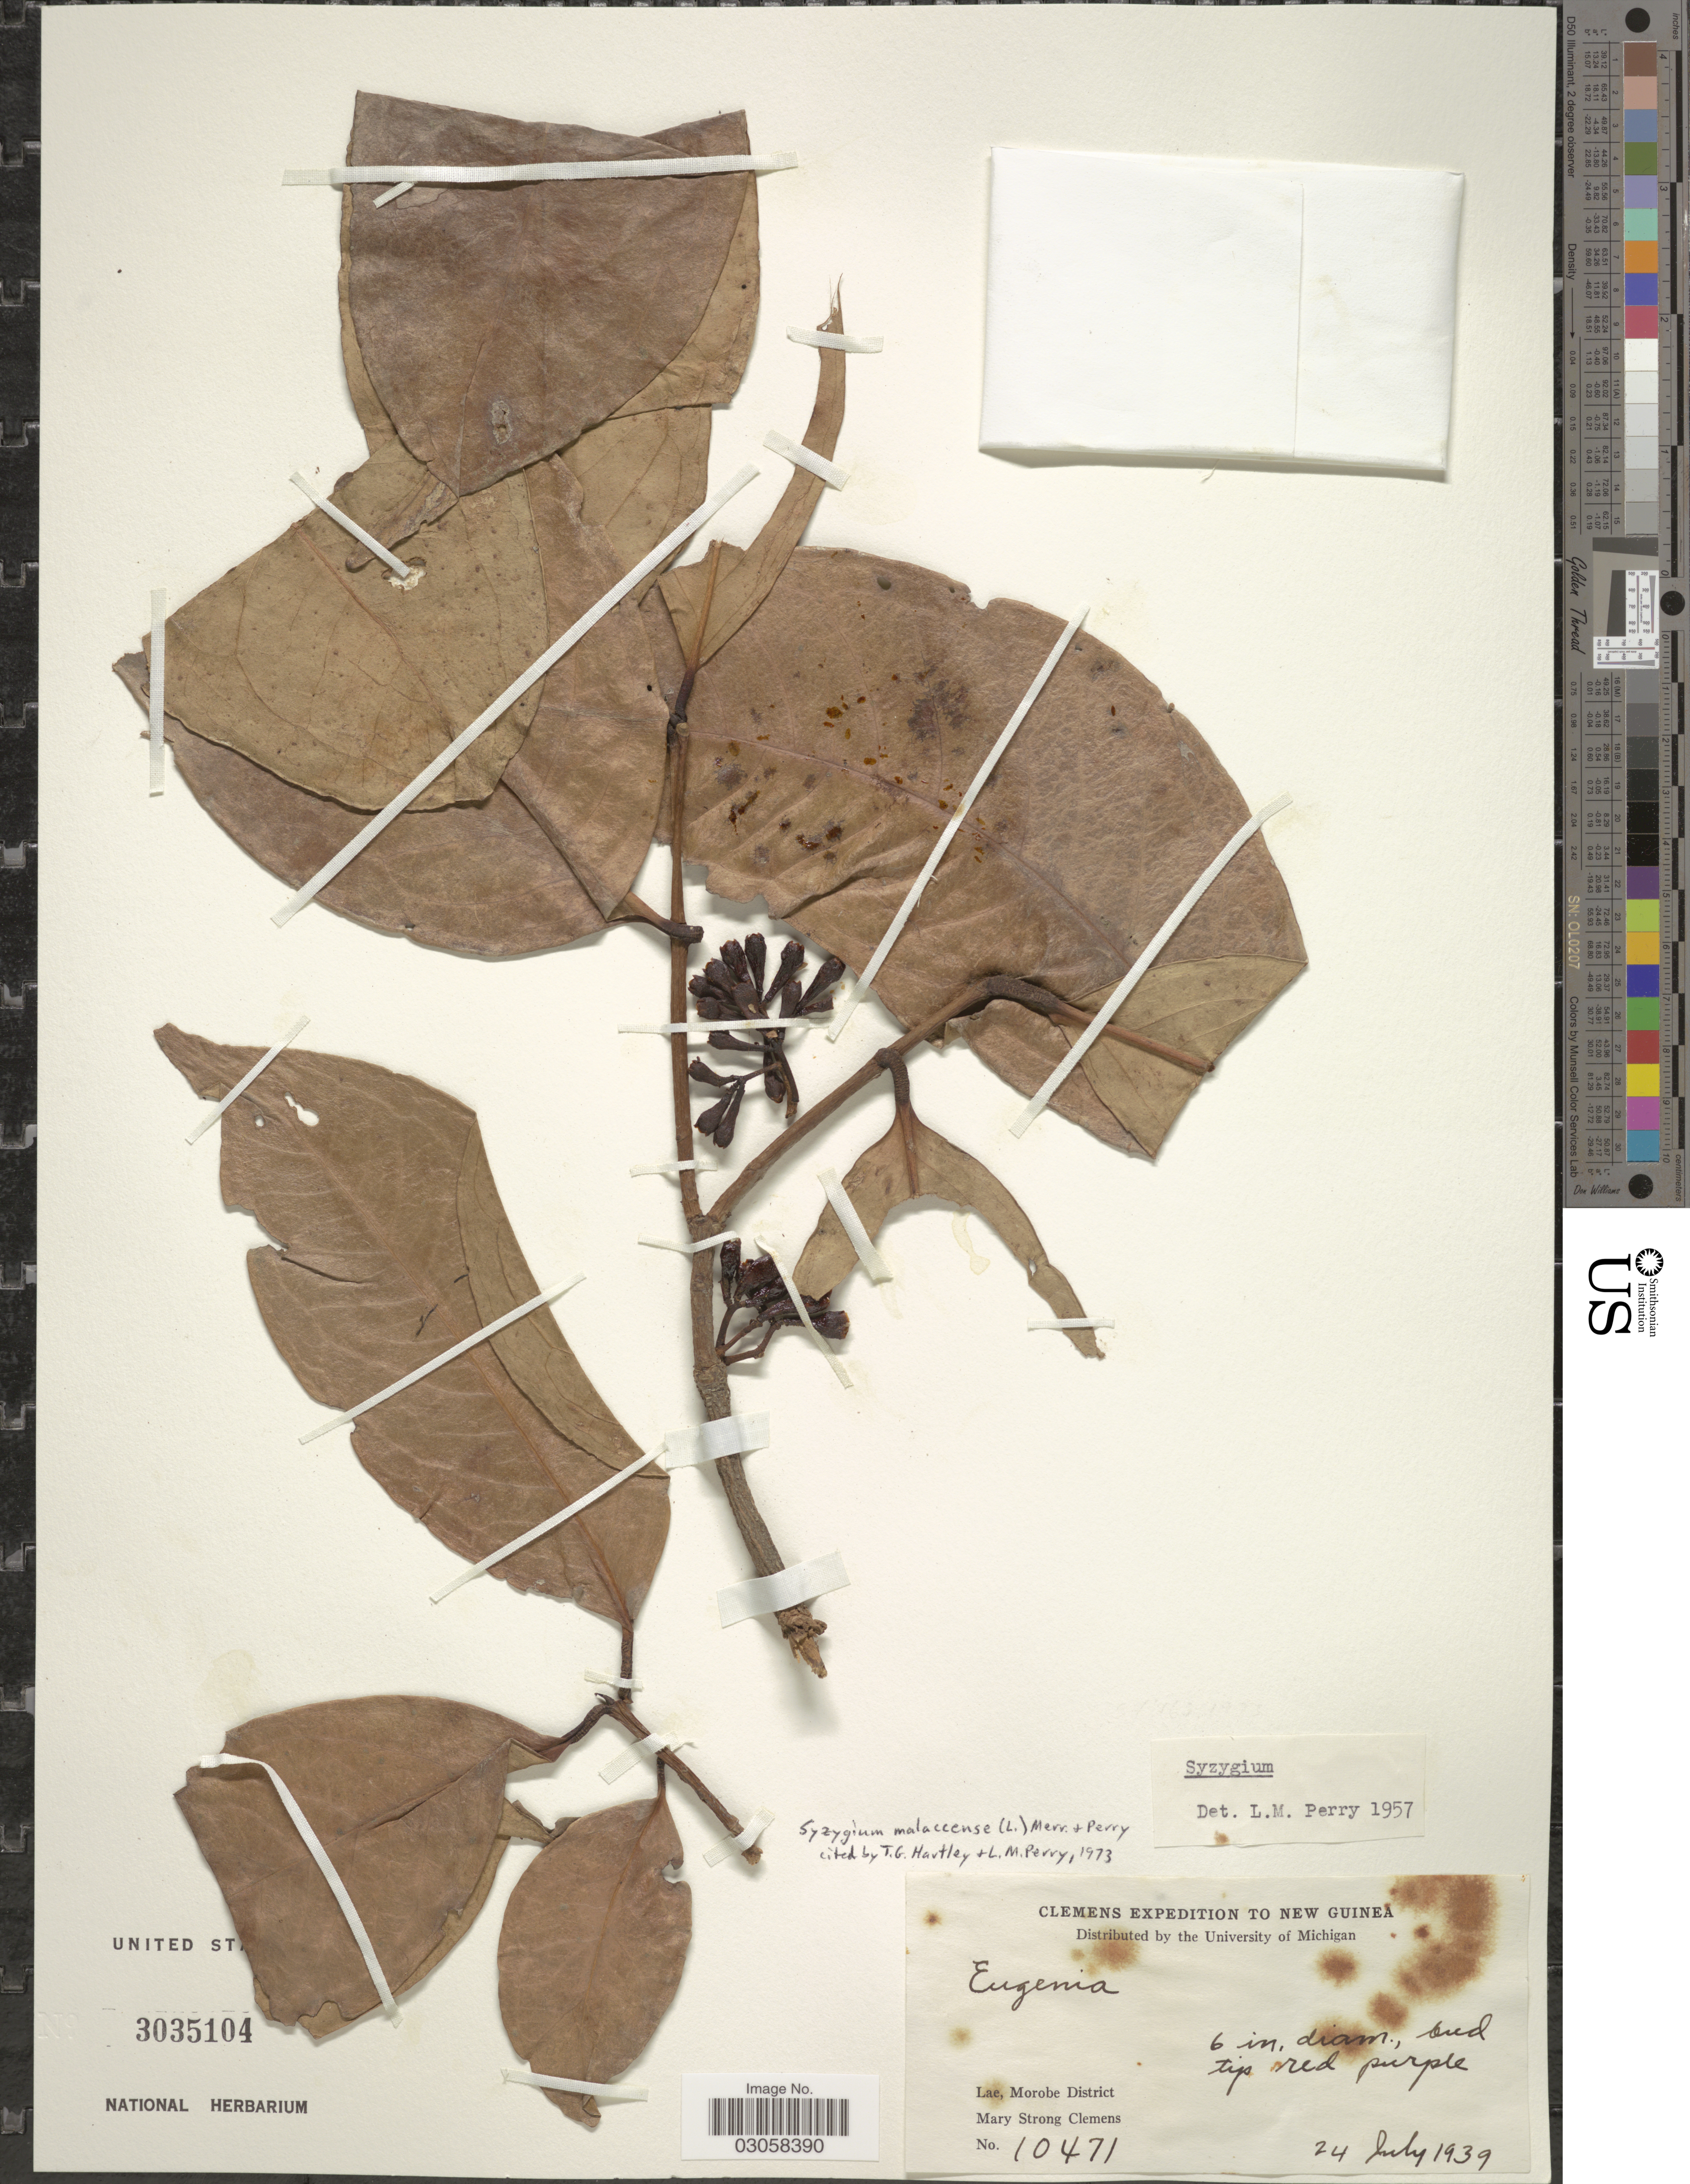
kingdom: Plantae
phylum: Tracheophyta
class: Magnoliopsida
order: Myrtales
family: Myrtaceae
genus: Syzygium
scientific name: Syzygium malaccense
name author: (L.) Merr. & L.M. Perry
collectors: M. S. Clemens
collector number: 10471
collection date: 1939-07-24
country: Papua New Guinea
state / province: Morobe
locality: New Guinea. Lae, Morobe District.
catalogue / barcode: US 3035104